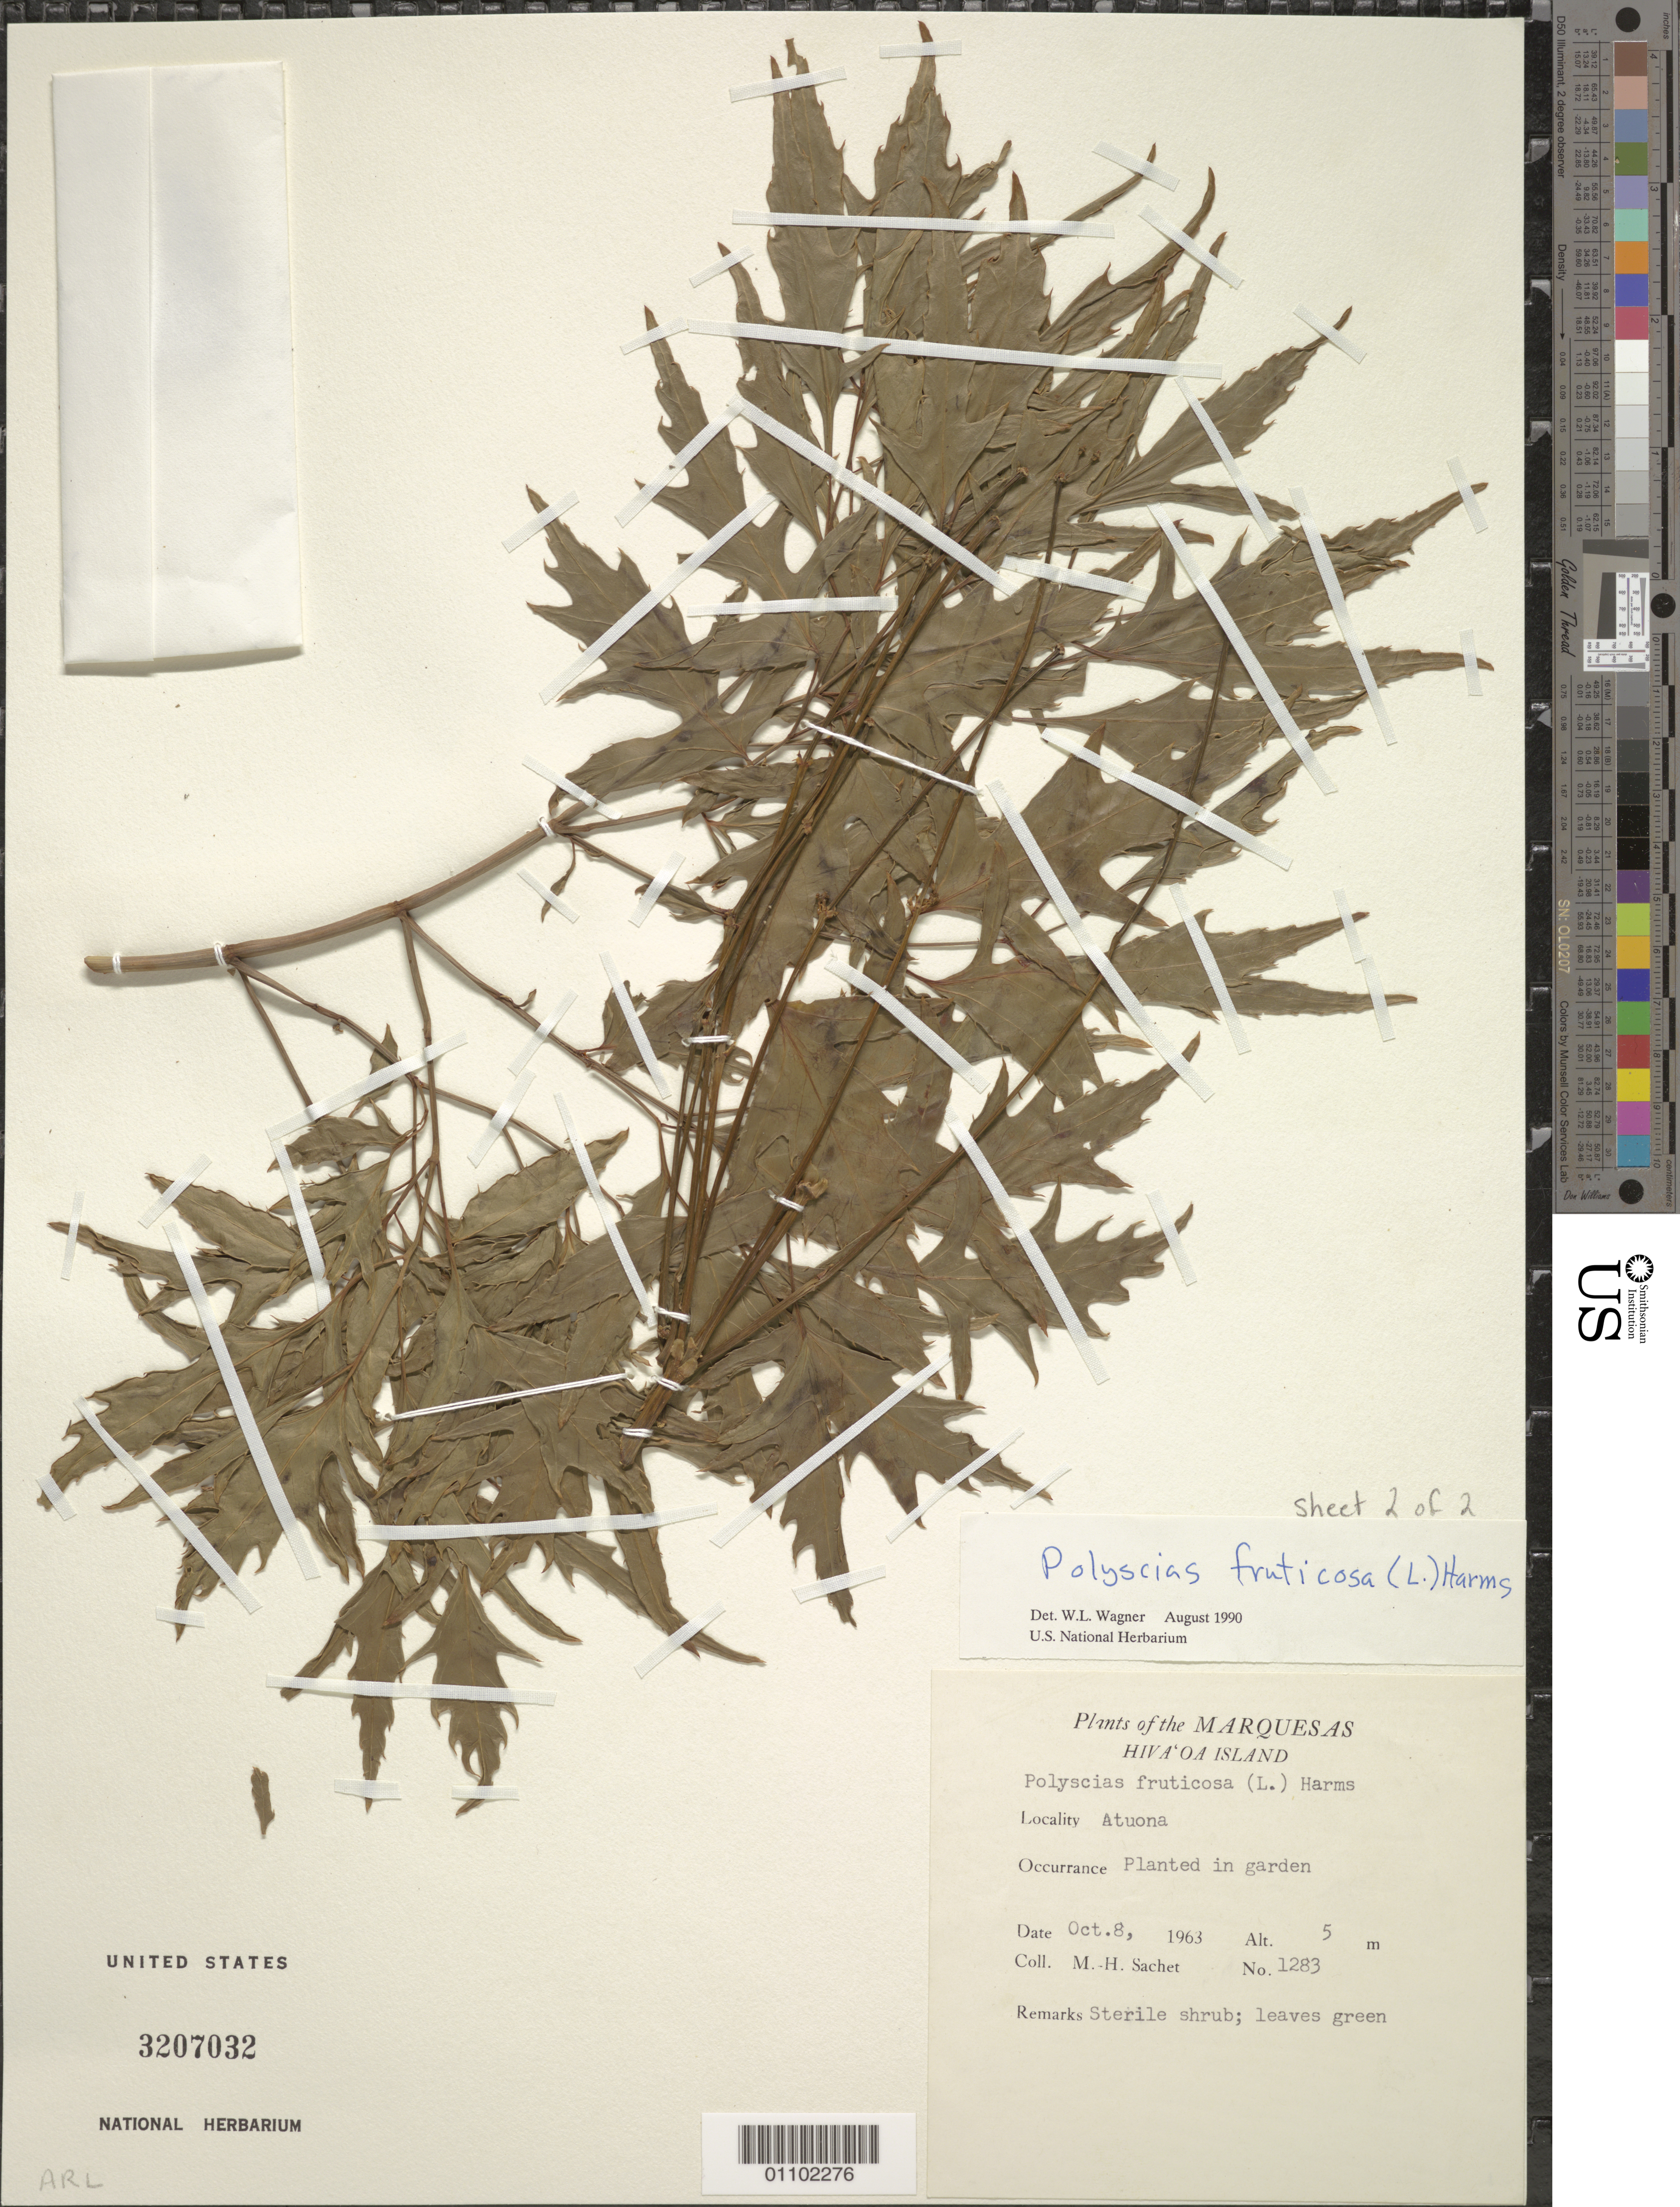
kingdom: Plantae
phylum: Tracheophyta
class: Magnoliopsida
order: Apiales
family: Araliaceae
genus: Polyscias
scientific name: Polyscias fruticosa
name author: (L.) Harms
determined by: Wagner, W. L., (BOT), Smithsonian Institution - National Museum of Natural History (UNITED STATES)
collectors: M.-H. Sachet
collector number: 1283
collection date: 1963-10-08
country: French Polynesia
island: Hiva Oa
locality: Atuona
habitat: Planted in garden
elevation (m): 5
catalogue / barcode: US 3207032